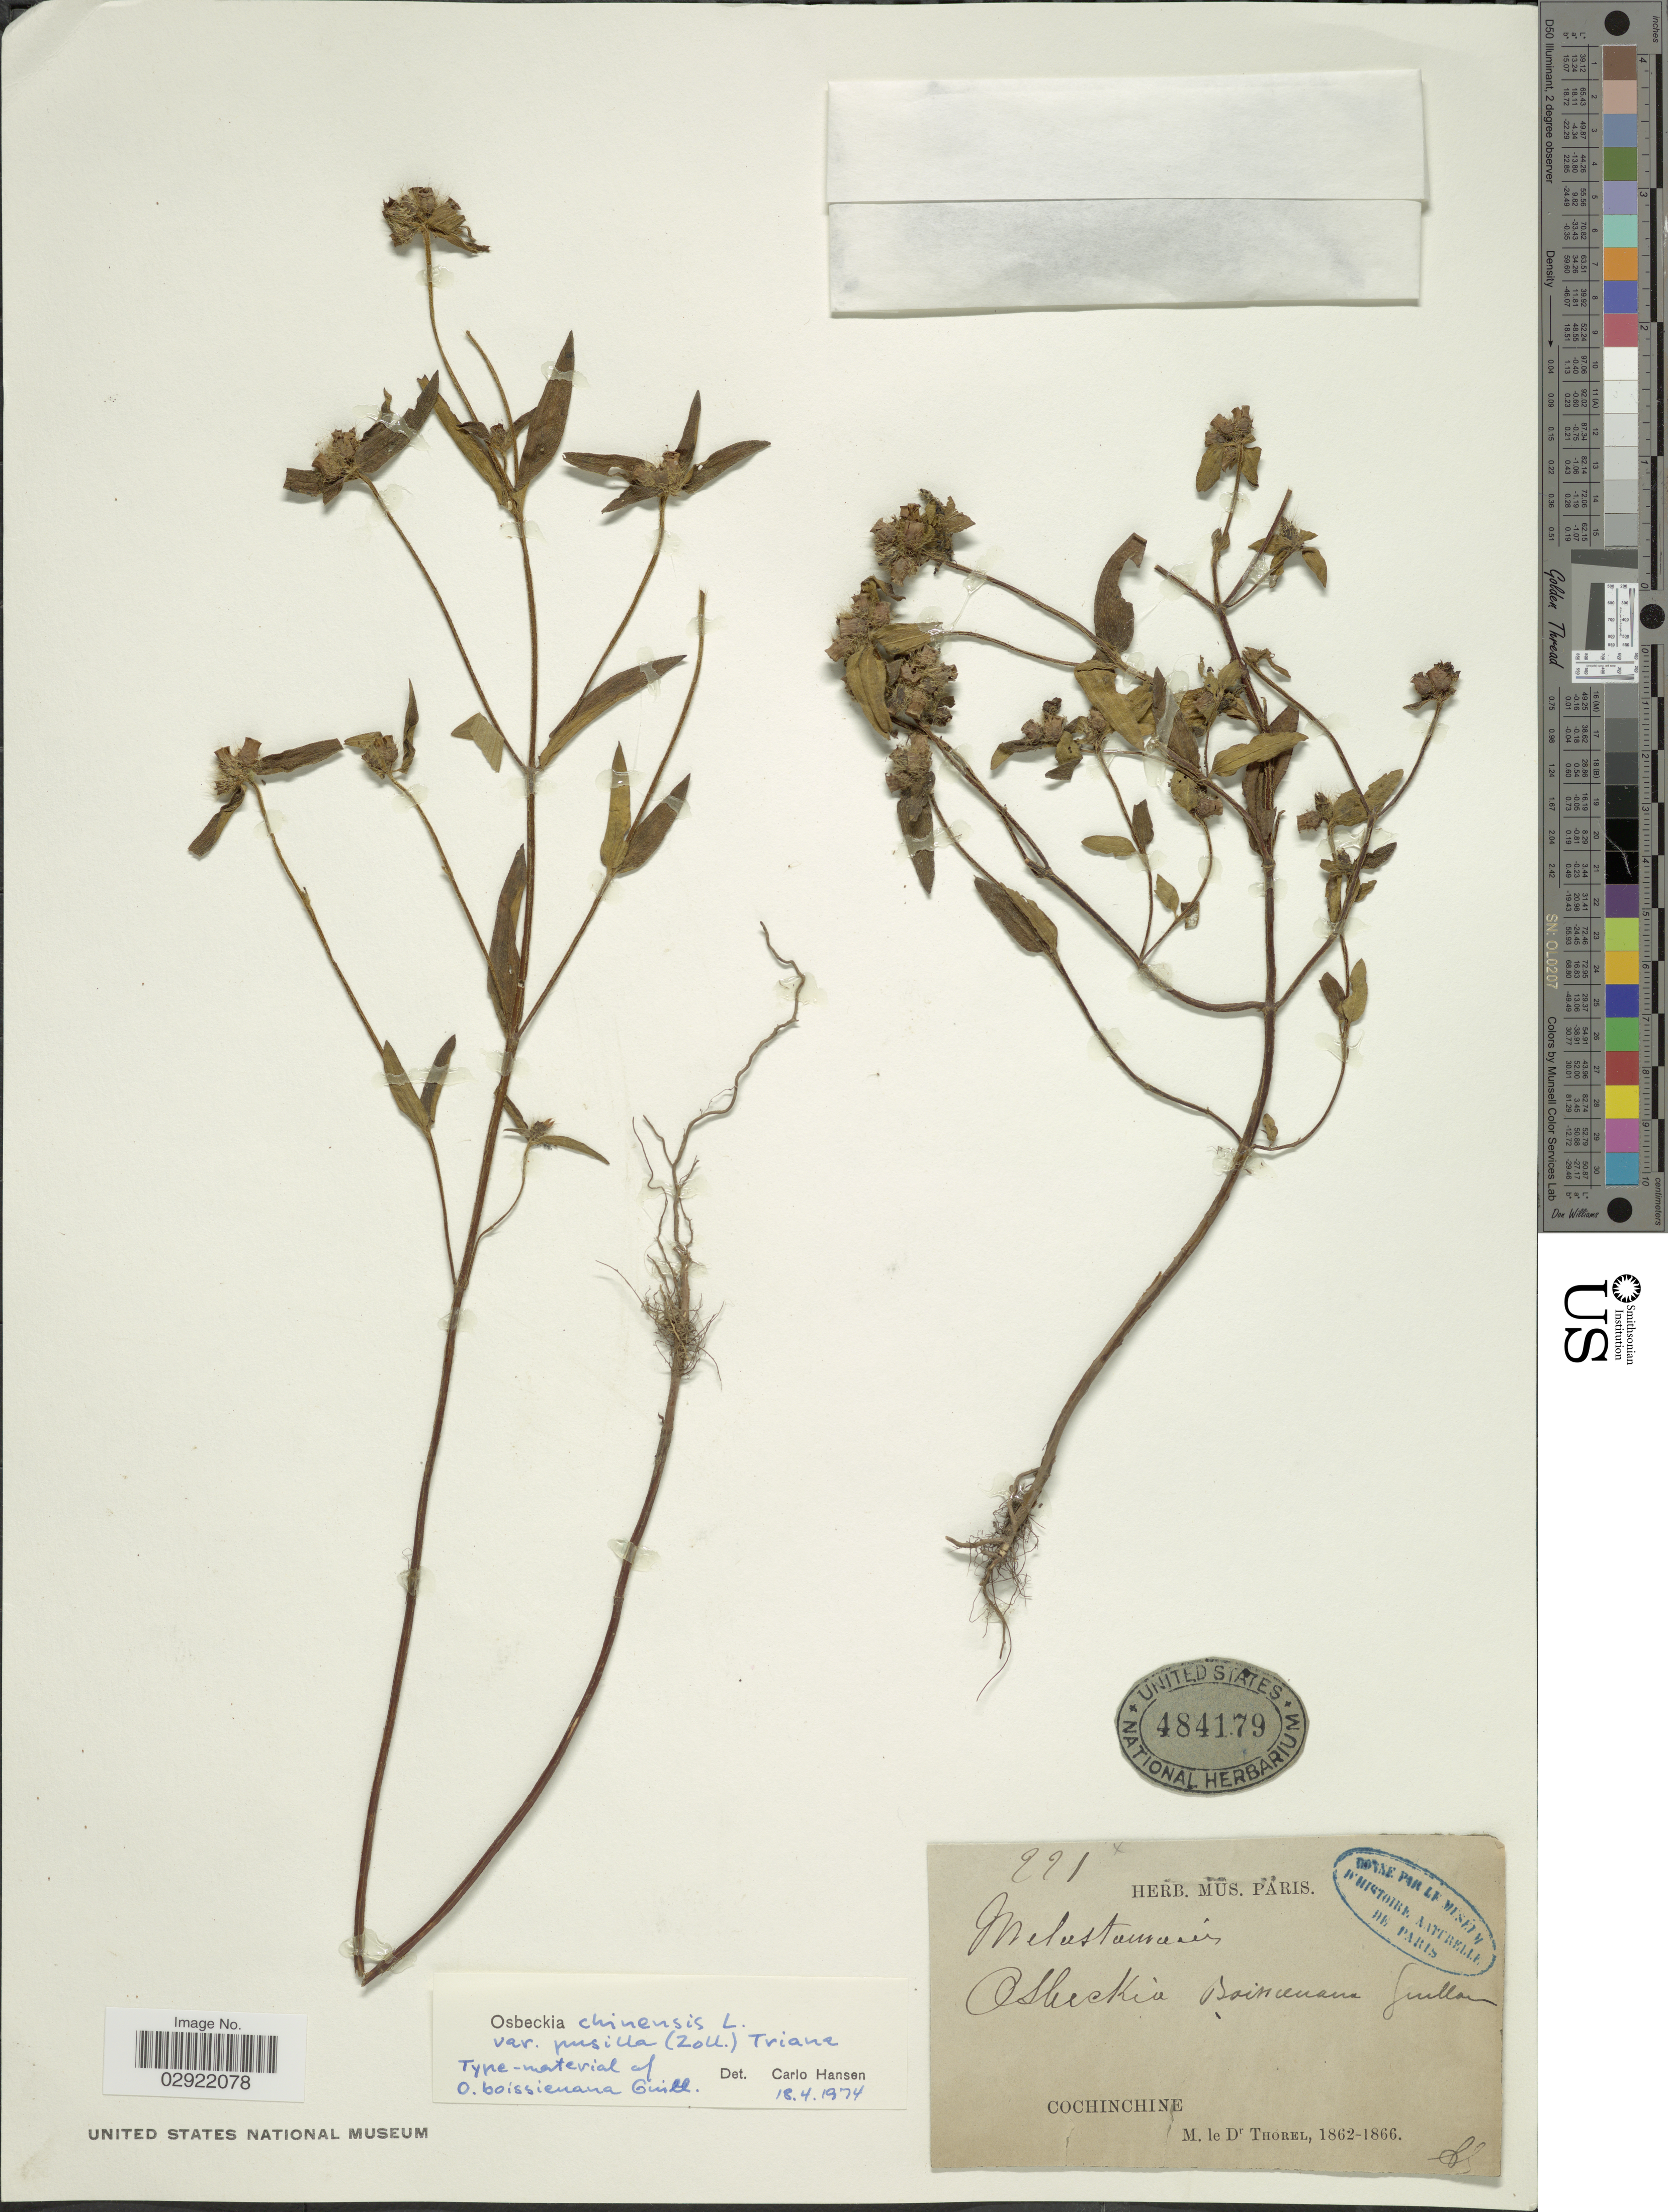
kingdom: Plantae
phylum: Tracheophyta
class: Magnoliopsida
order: Myrtales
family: Melastomataceae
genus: Osbeckia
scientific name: Osbeckia chinensis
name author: L.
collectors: C. Thorel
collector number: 221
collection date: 1862/1866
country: Vietnam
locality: Cochinchine.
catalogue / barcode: US 484179